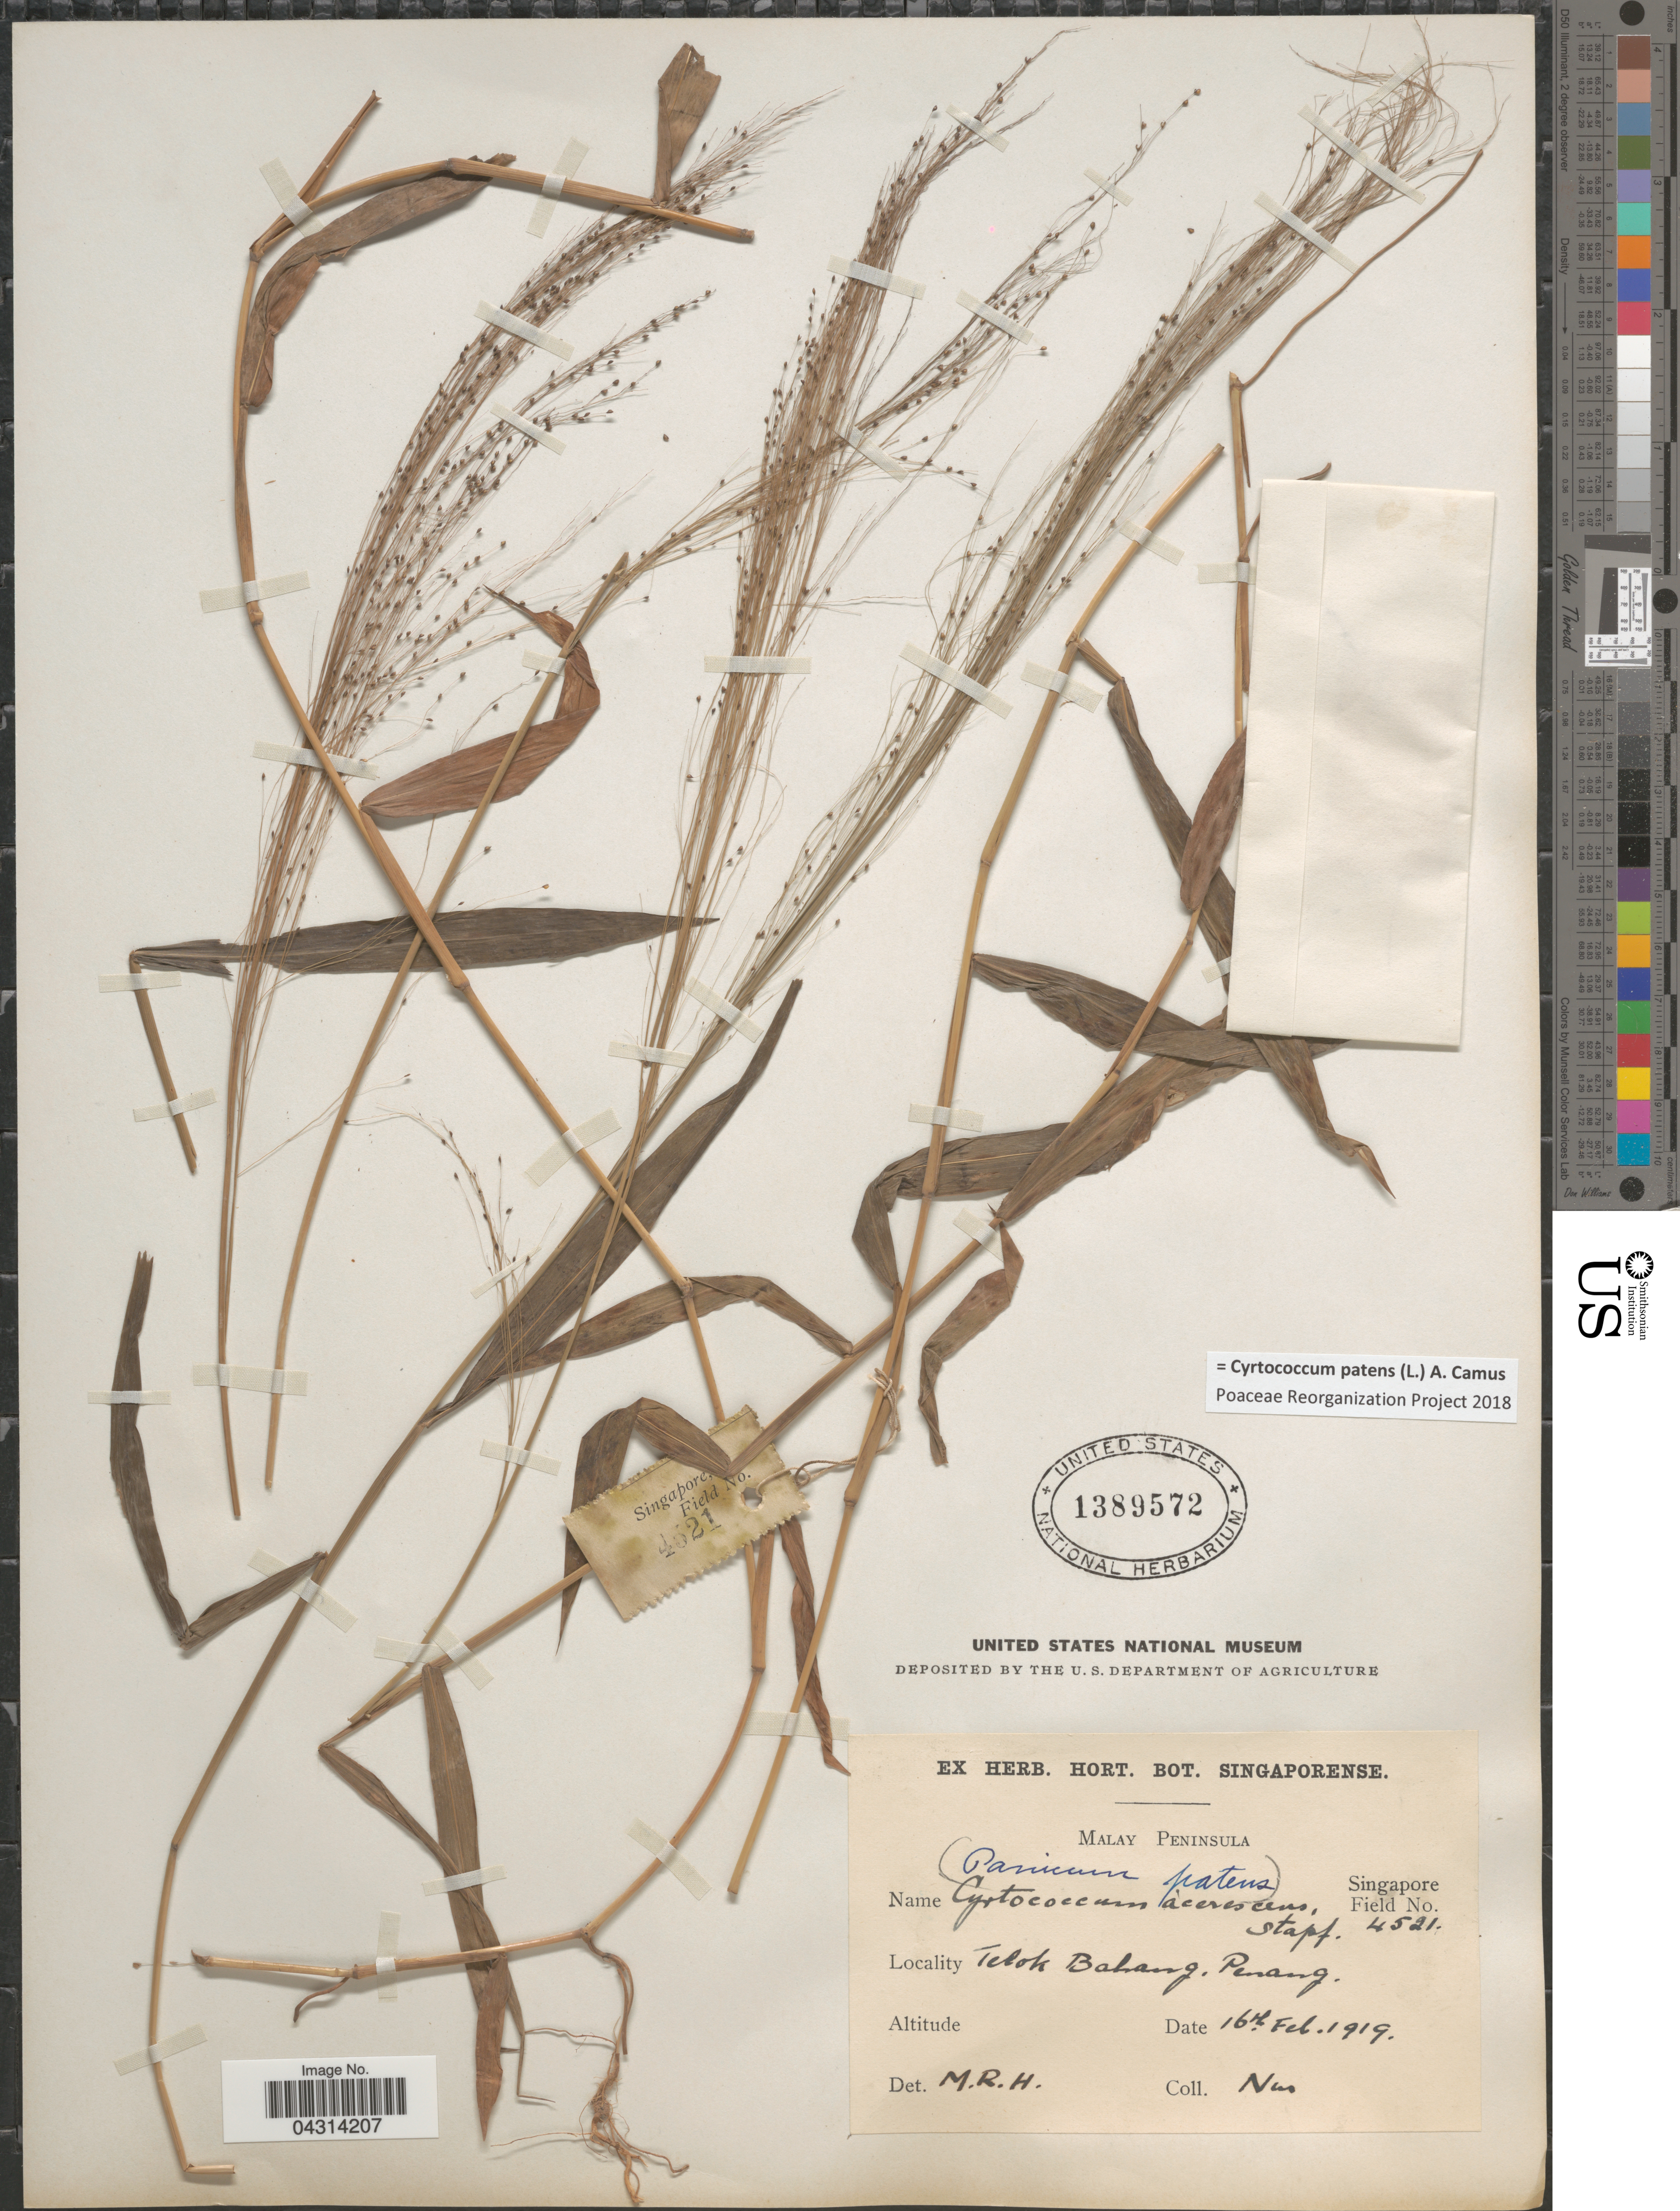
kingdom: Plantae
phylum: Tracheophyta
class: Liliopsida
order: Poales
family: Poaceae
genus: Cyrtococcum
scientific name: Cyrtococcum patens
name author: (L.) A. Camus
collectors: -. Nur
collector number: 4521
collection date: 1919-02-16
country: Malaysia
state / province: Pinang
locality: Malay Peninsula. Telok Bahang, Penang.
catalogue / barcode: US 1389572